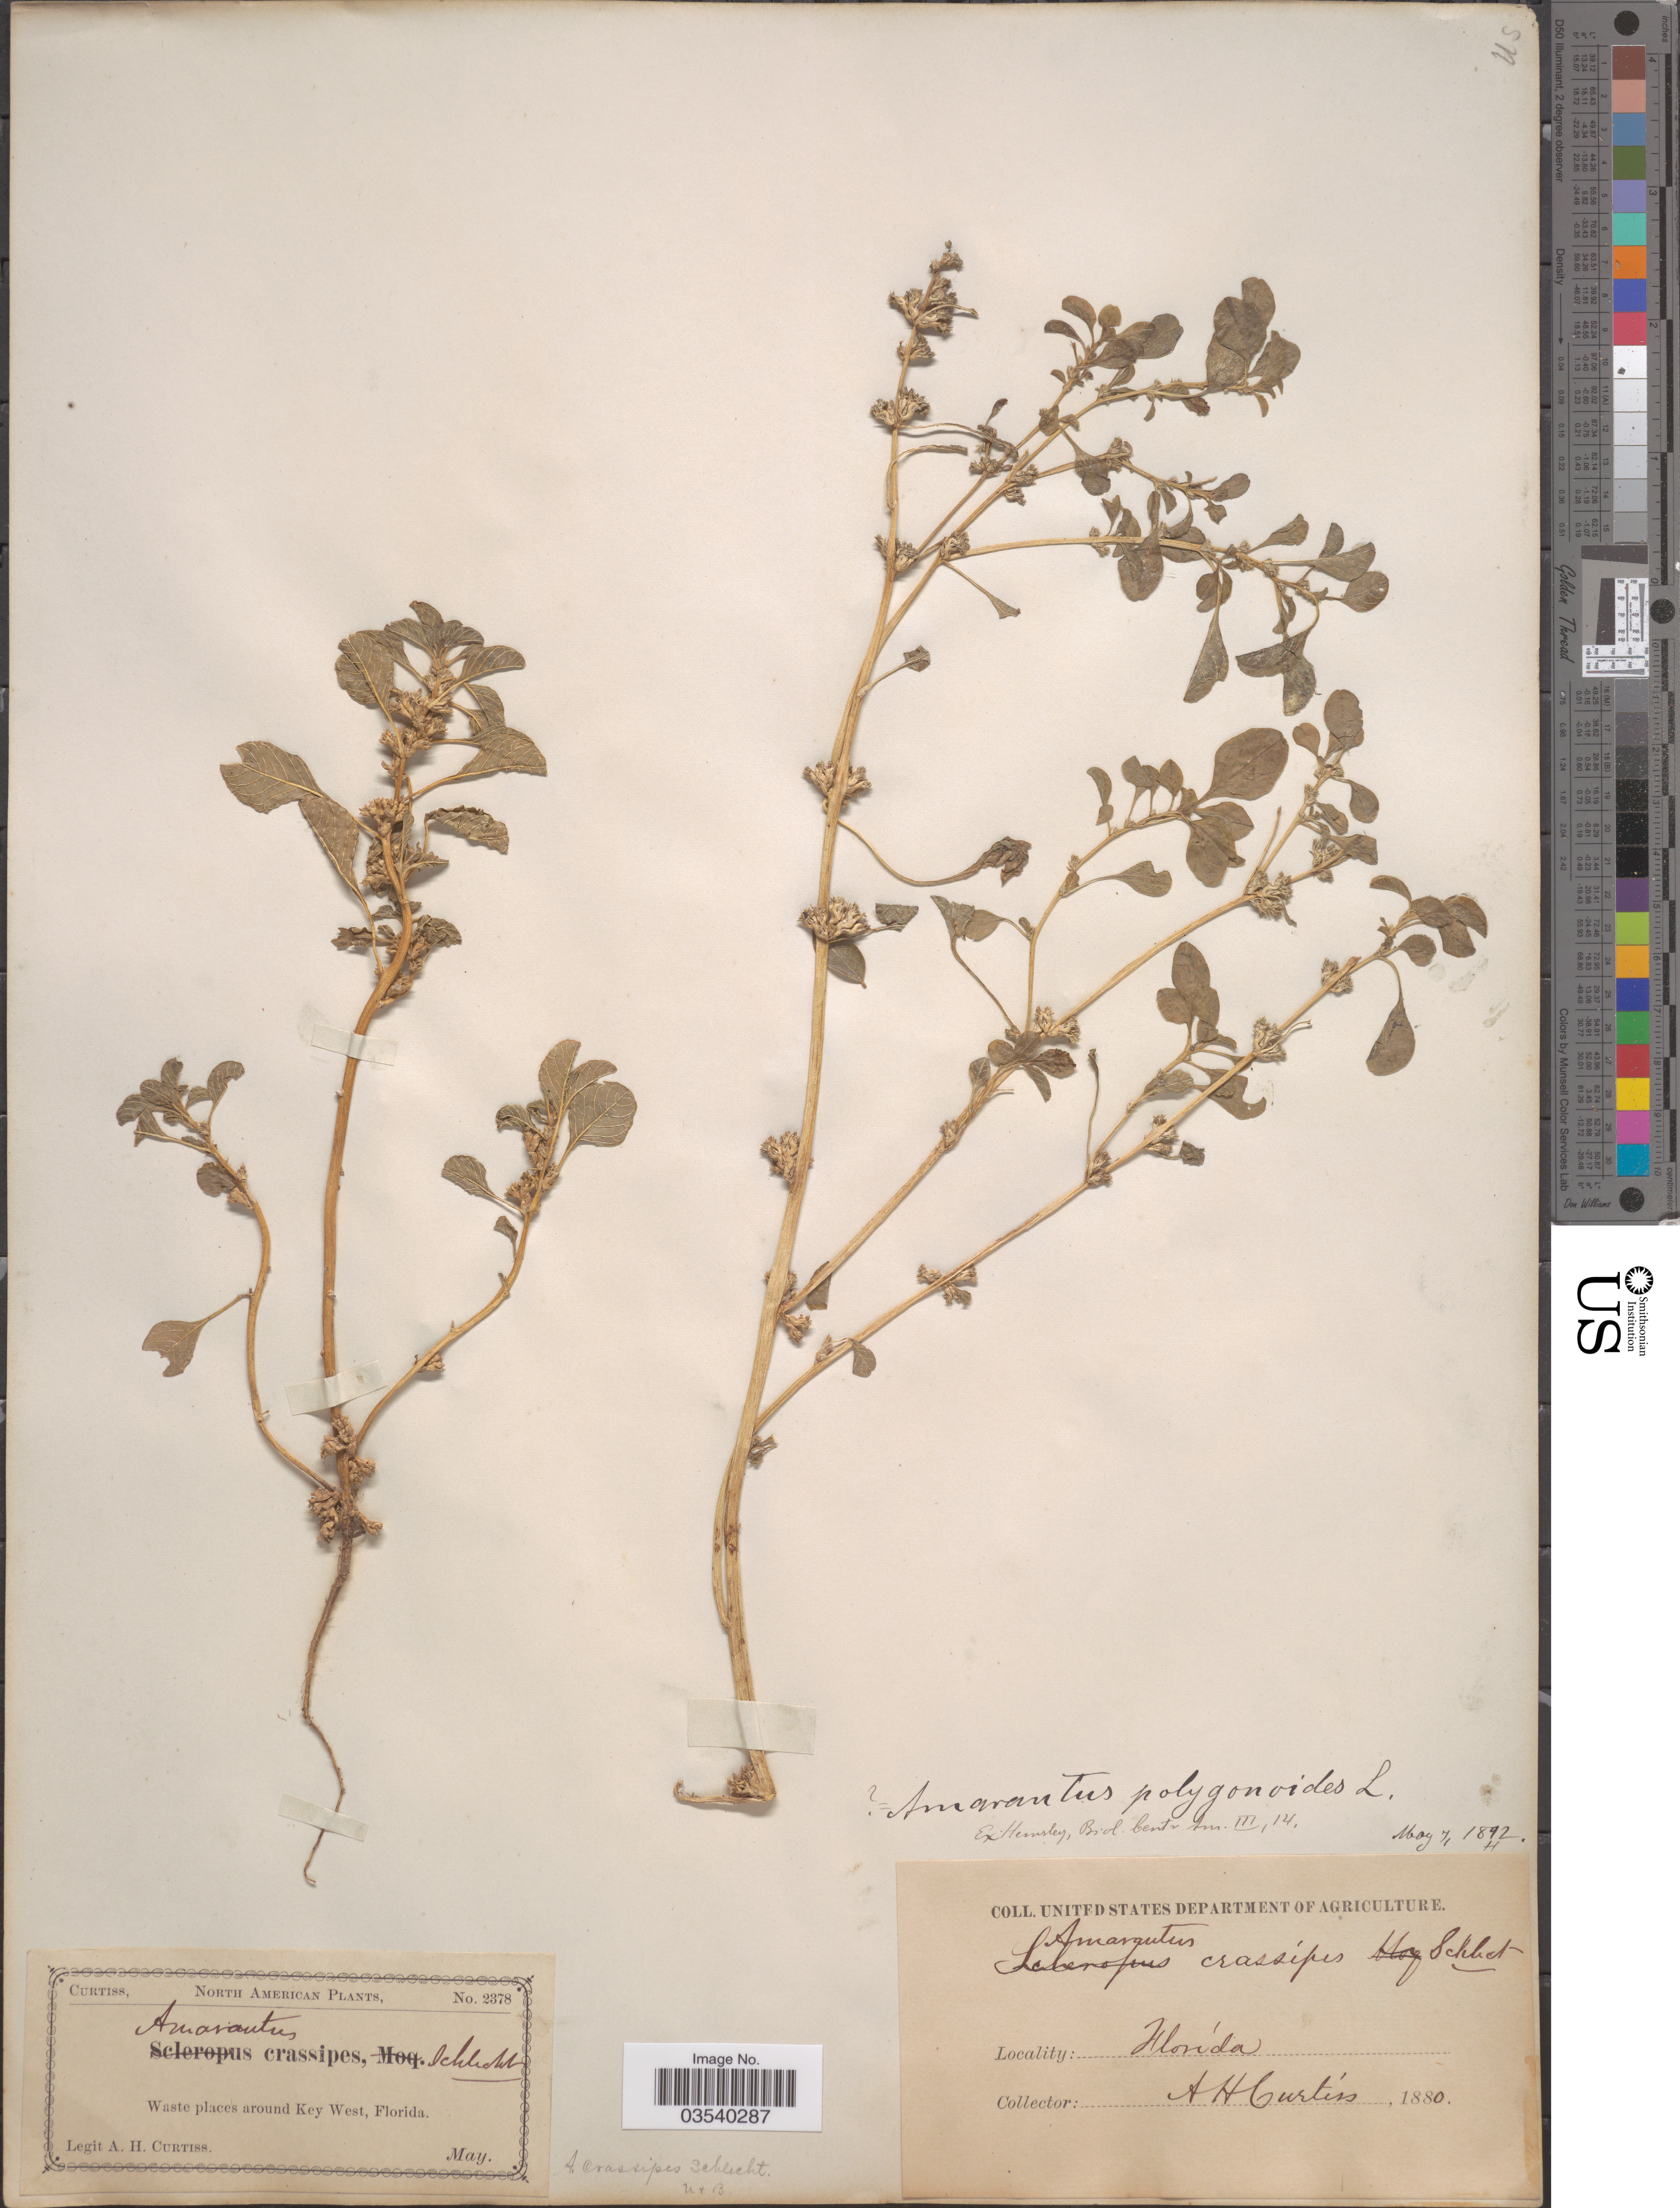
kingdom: Plantae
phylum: Tracheophyta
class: Magnoliopsida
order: Caryophyllales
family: Amaranthaceae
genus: Amaranthus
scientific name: Amaranthus crassipes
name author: Schltdl.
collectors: A. H. Curtiss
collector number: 2378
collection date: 1880-05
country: United States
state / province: Florida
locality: Waste places around Key West.